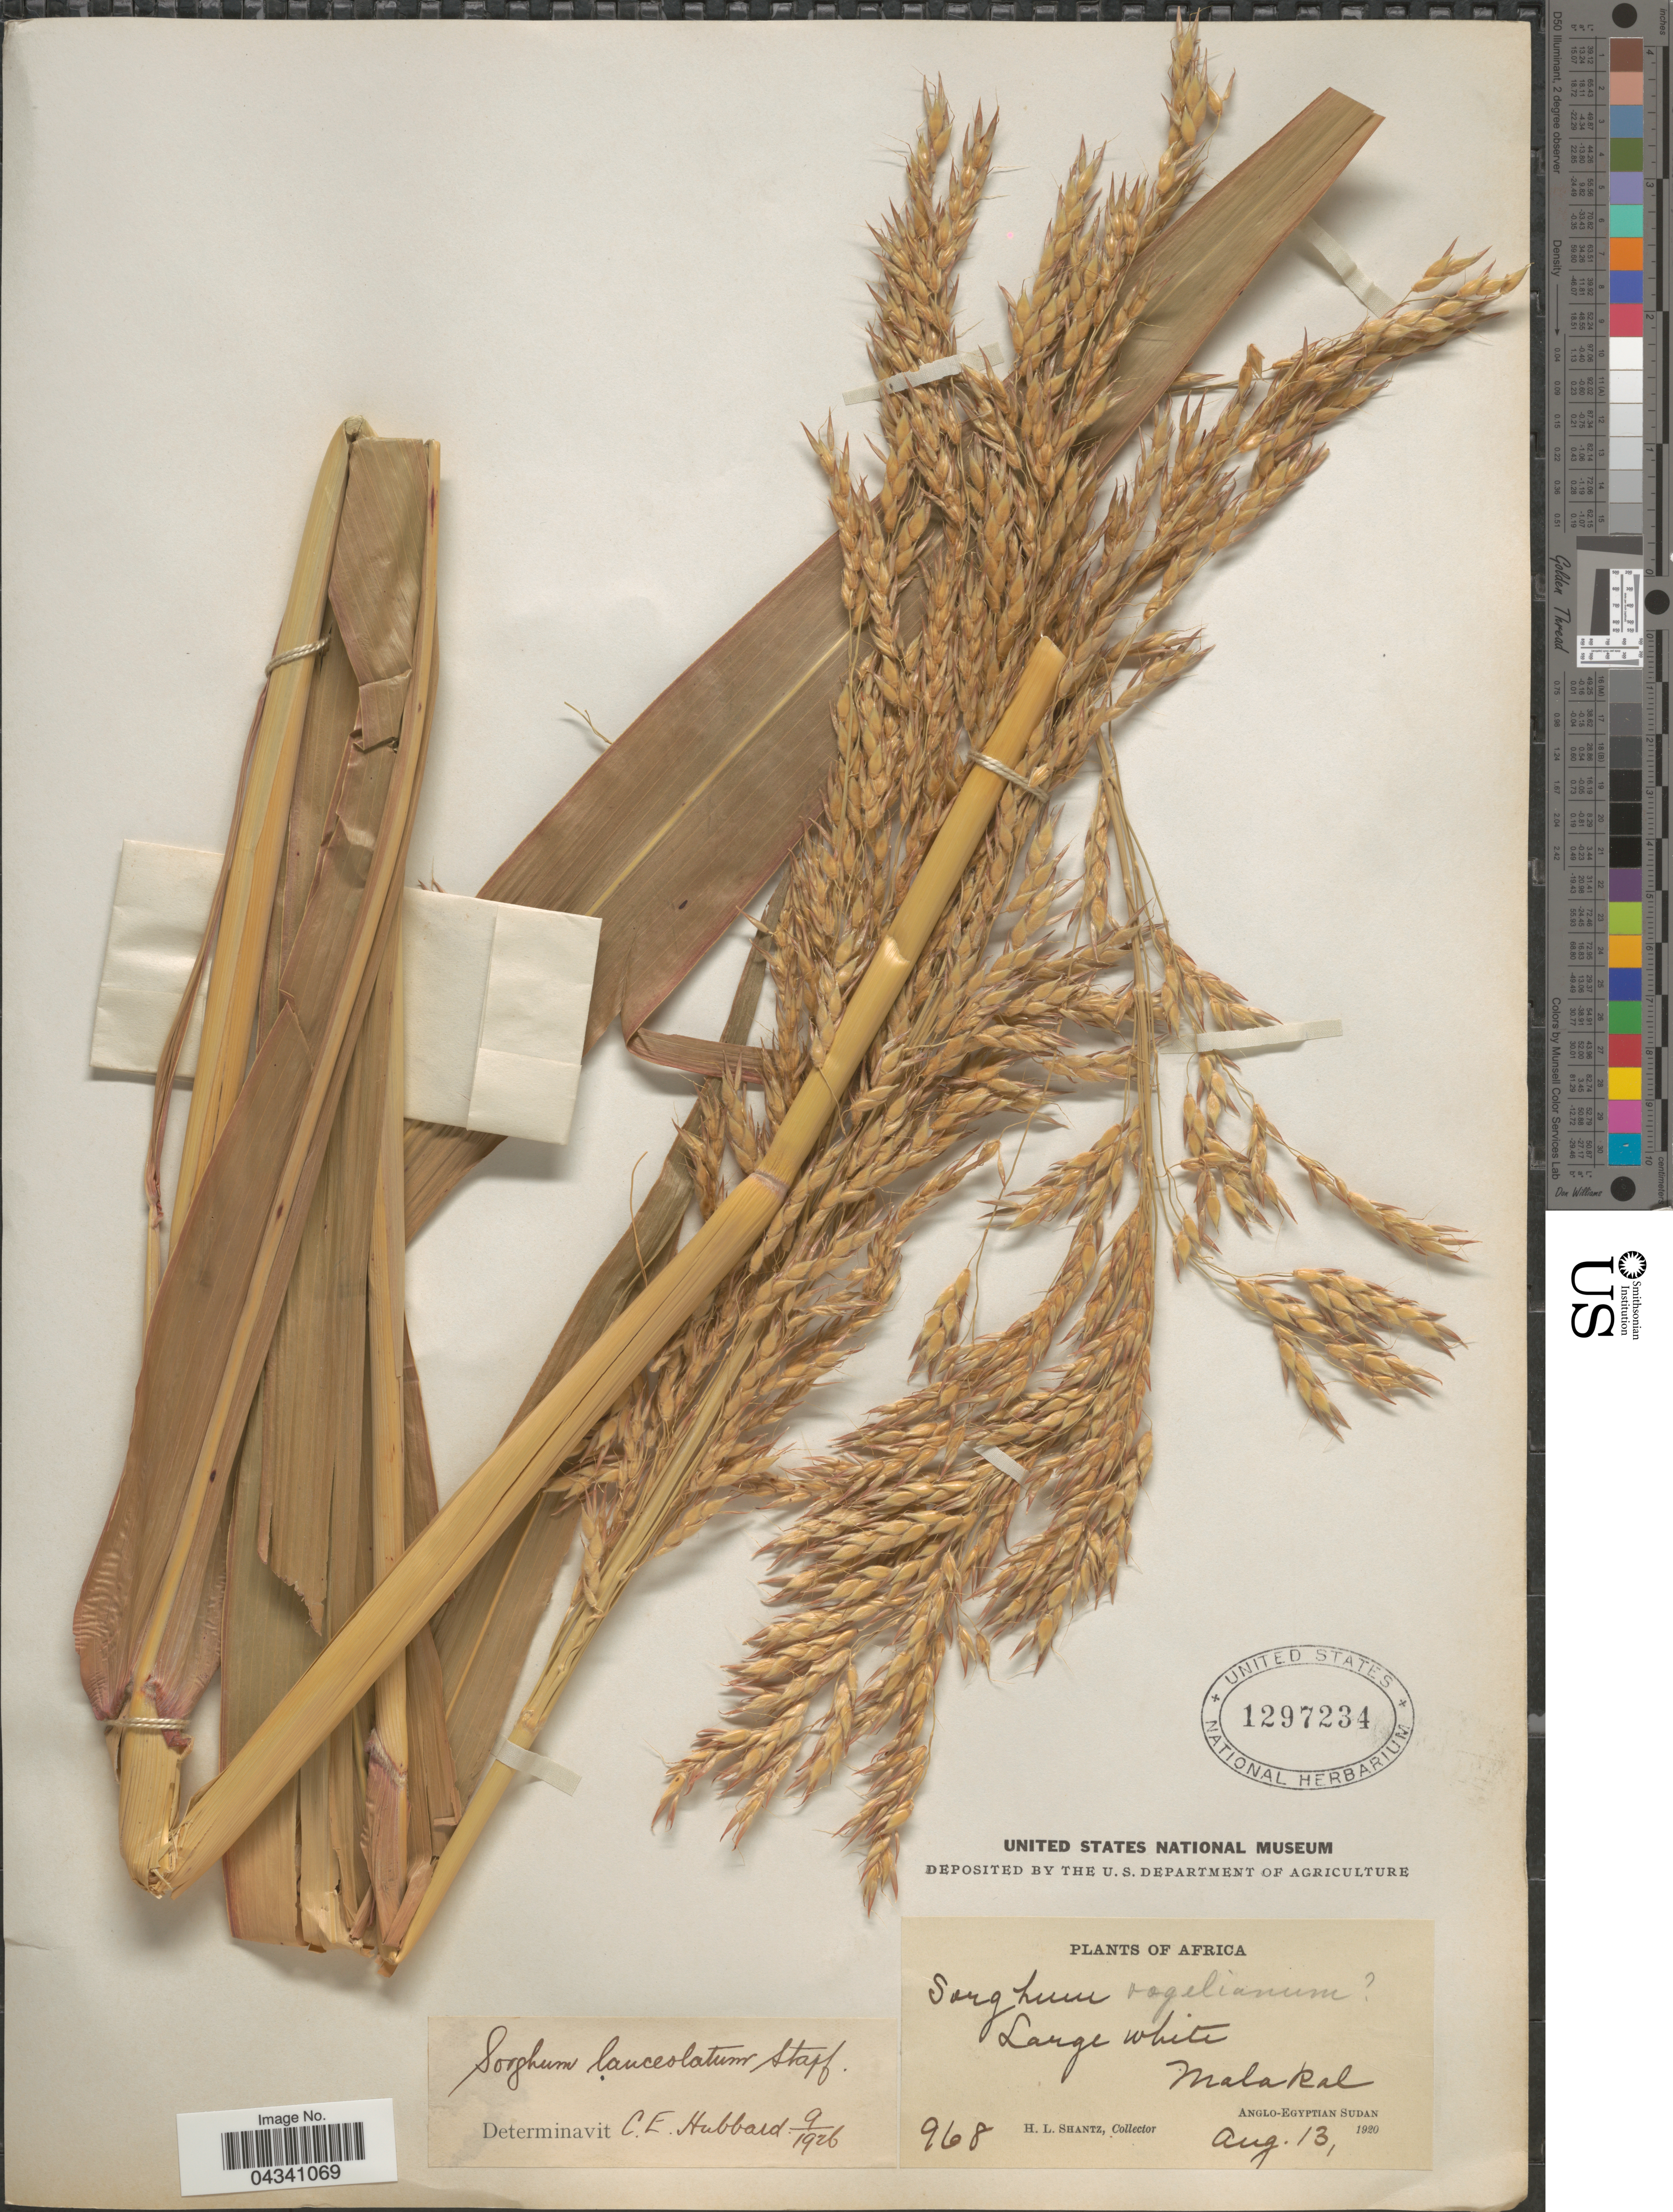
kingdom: Plantae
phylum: Tracheophyta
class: Liliopsida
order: Poales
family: Poaceae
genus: Sorghum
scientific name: Sorghum arundinaceum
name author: (Desv.) Stapf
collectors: H. Shantz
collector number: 968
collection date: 1920-08-13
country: South Sudan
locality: Africa. Malakal. Anglo-Egyptian Sudan.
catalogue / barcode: US 1297234